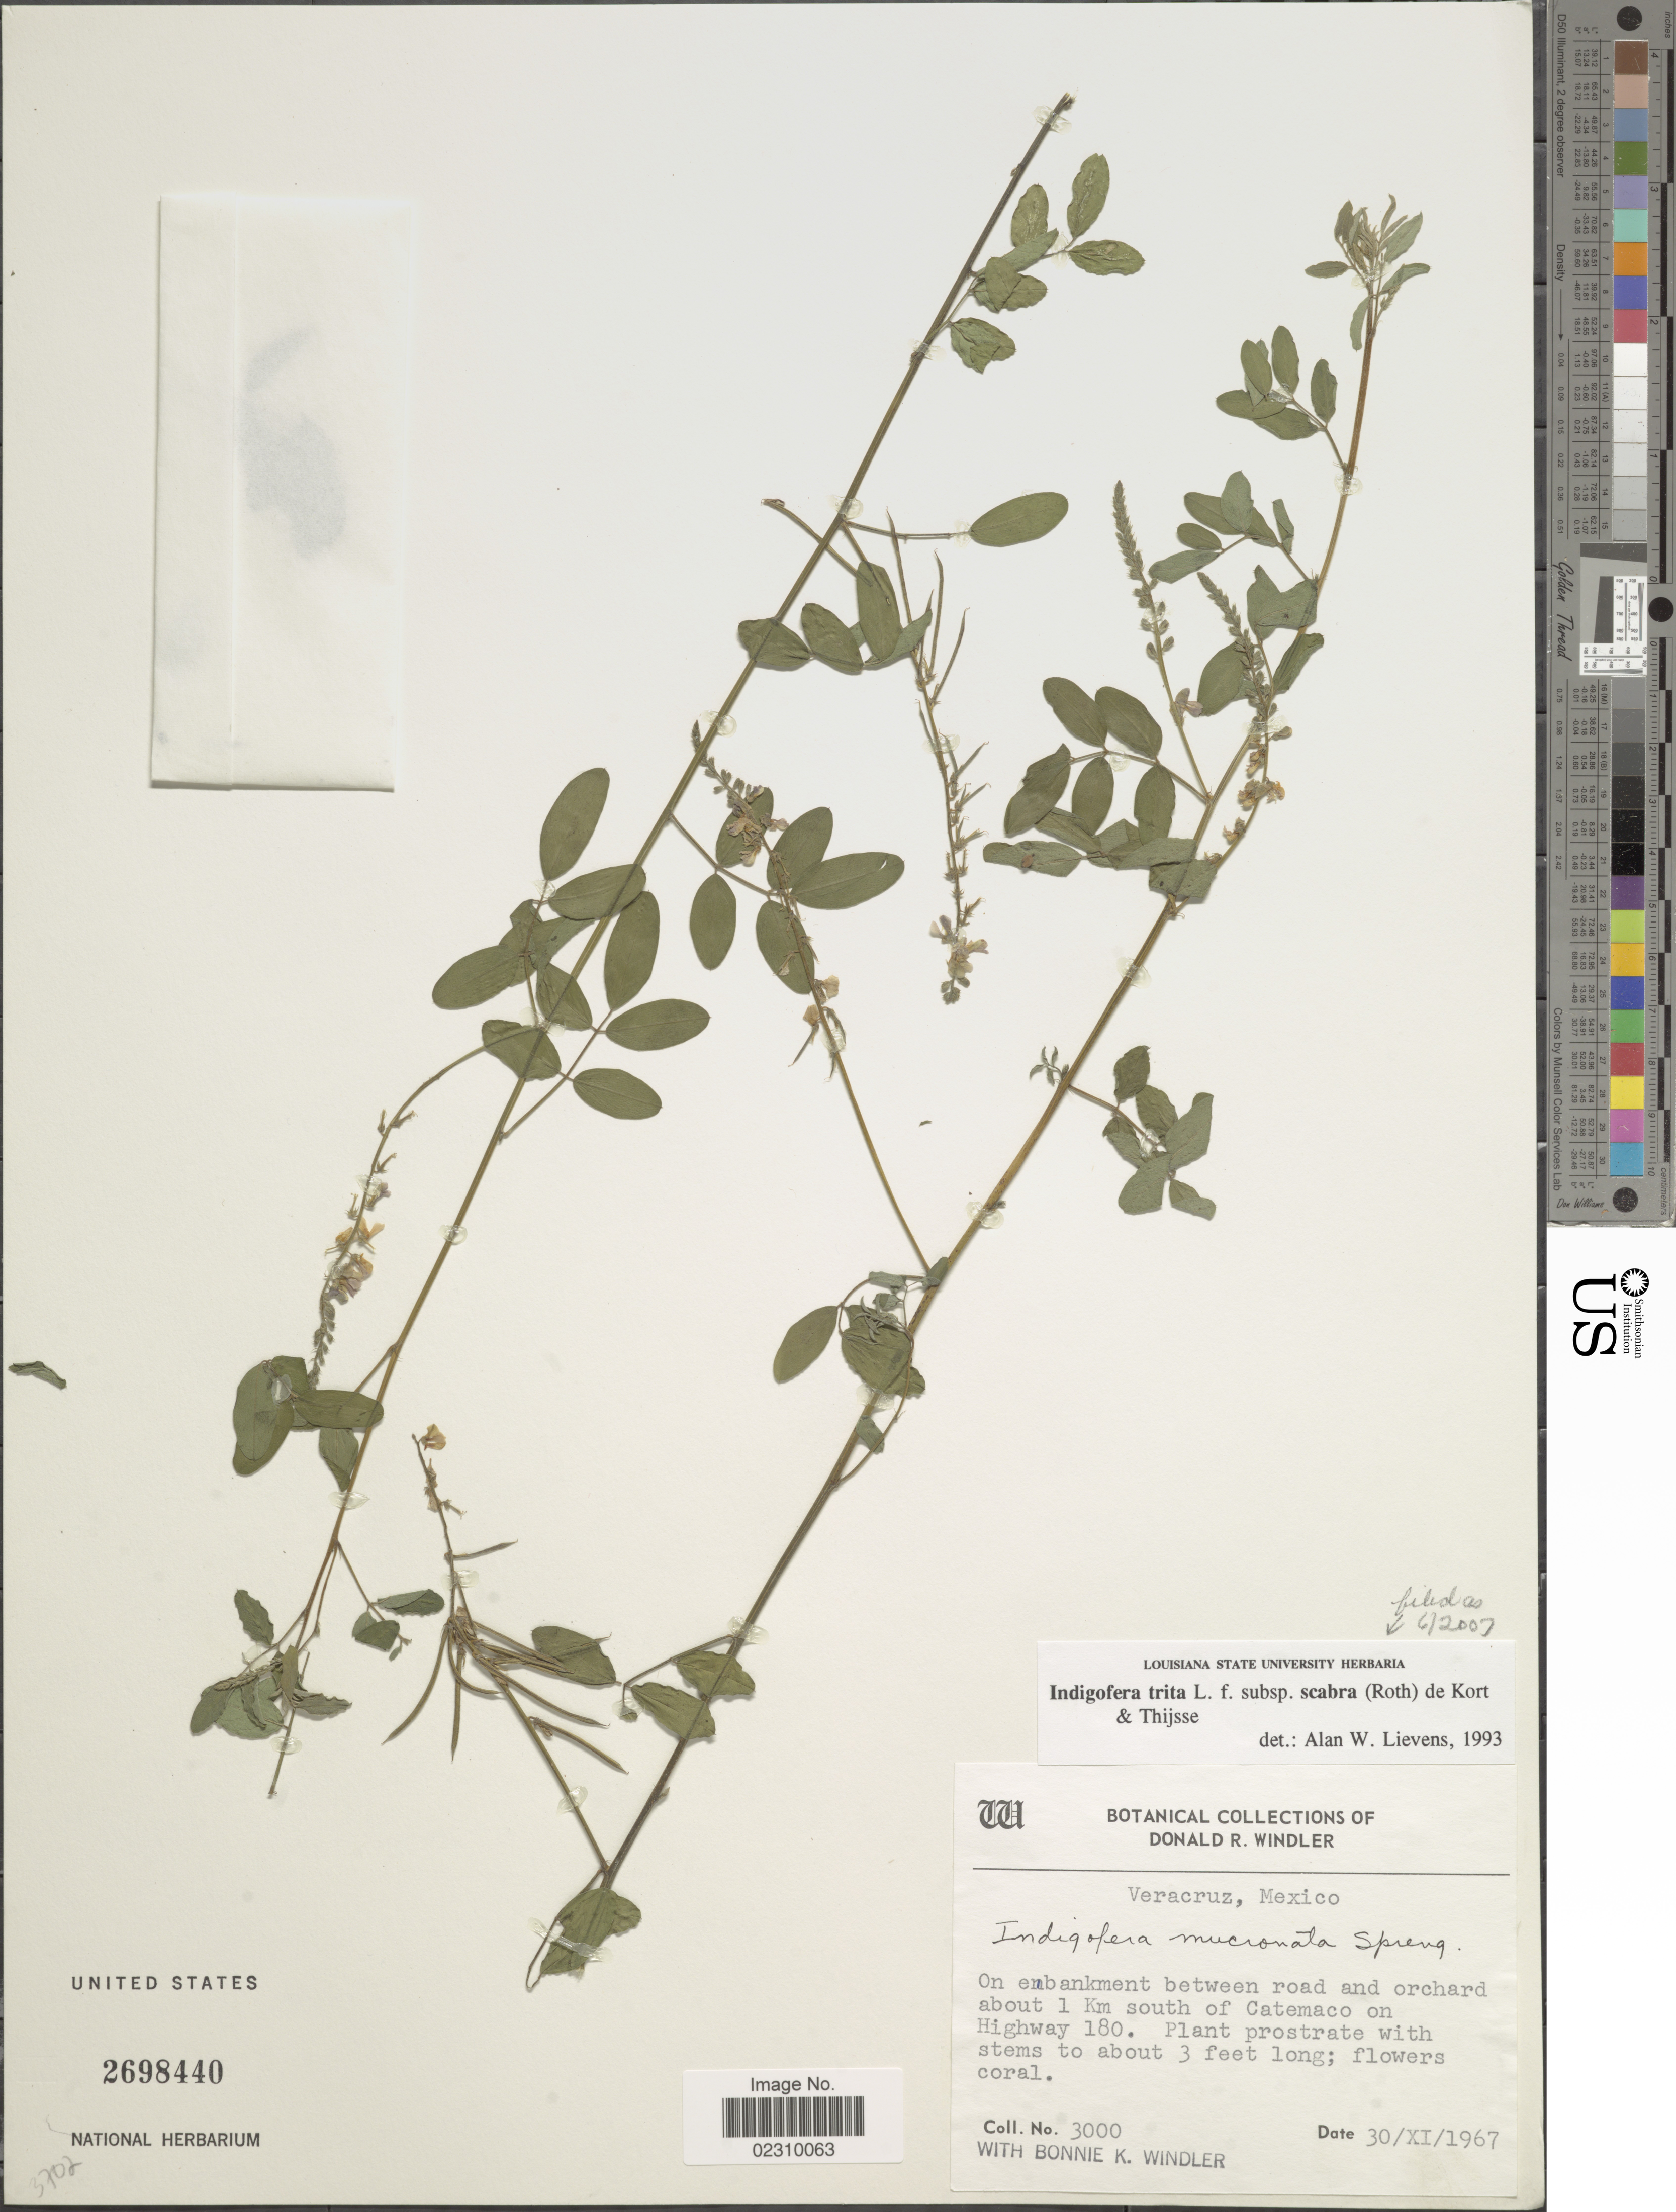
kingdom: Plantae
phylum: Tracheophyta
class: Magnoliopsida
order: Fabales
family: Fabaceae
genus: Indigofera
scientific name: Indigofera trita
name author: L. f.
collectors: D. R. Windler & Windler, B. K.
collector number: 3000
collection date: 1967-11-30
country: Mexico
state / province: Veracruz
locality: On embankment between road on orchard about 1 km south of Catemaco on Highway 180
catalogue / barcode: US 2698440